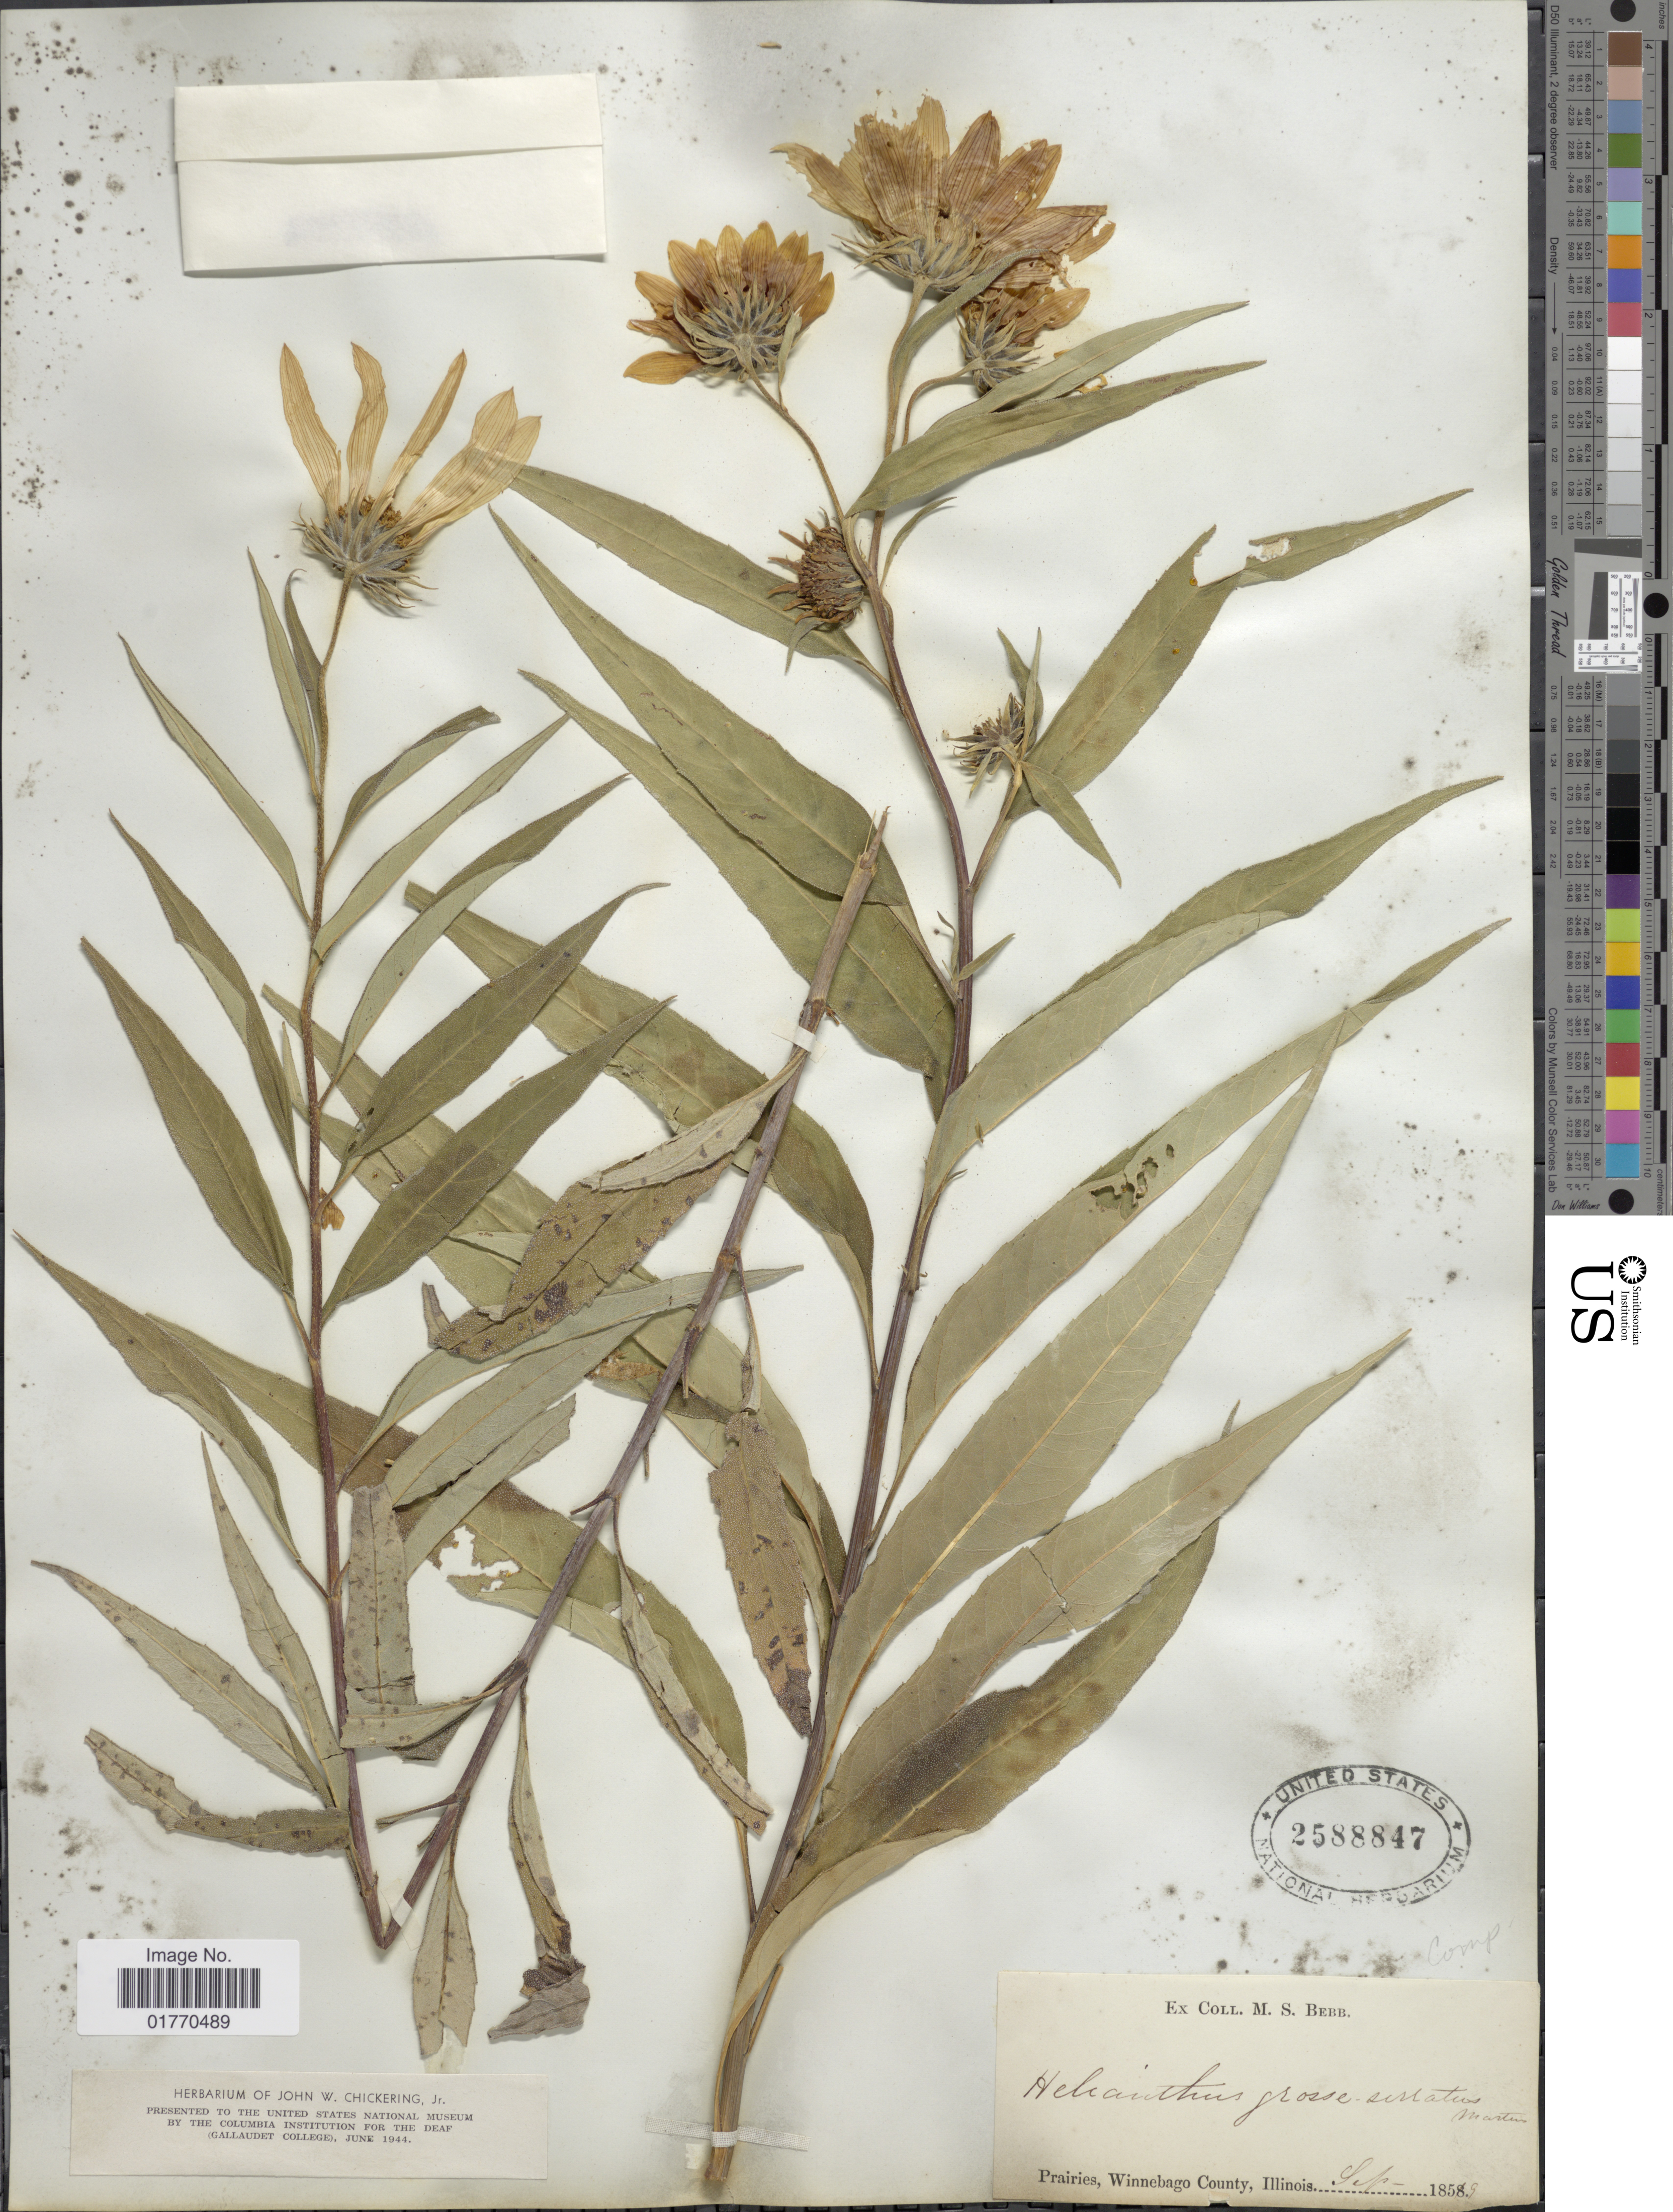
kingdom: Plantae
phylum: Tracheophyta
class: Magnoliopsida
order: Asterales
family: Asteraceae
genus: Helianthus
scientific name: Helianthus grosseserratus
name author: M. Martens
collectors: ex Herb. M. S. Bebb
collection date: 1859-09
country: United States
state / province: Illinois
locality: Prairies, Winnebago County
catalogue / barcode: US 2588847